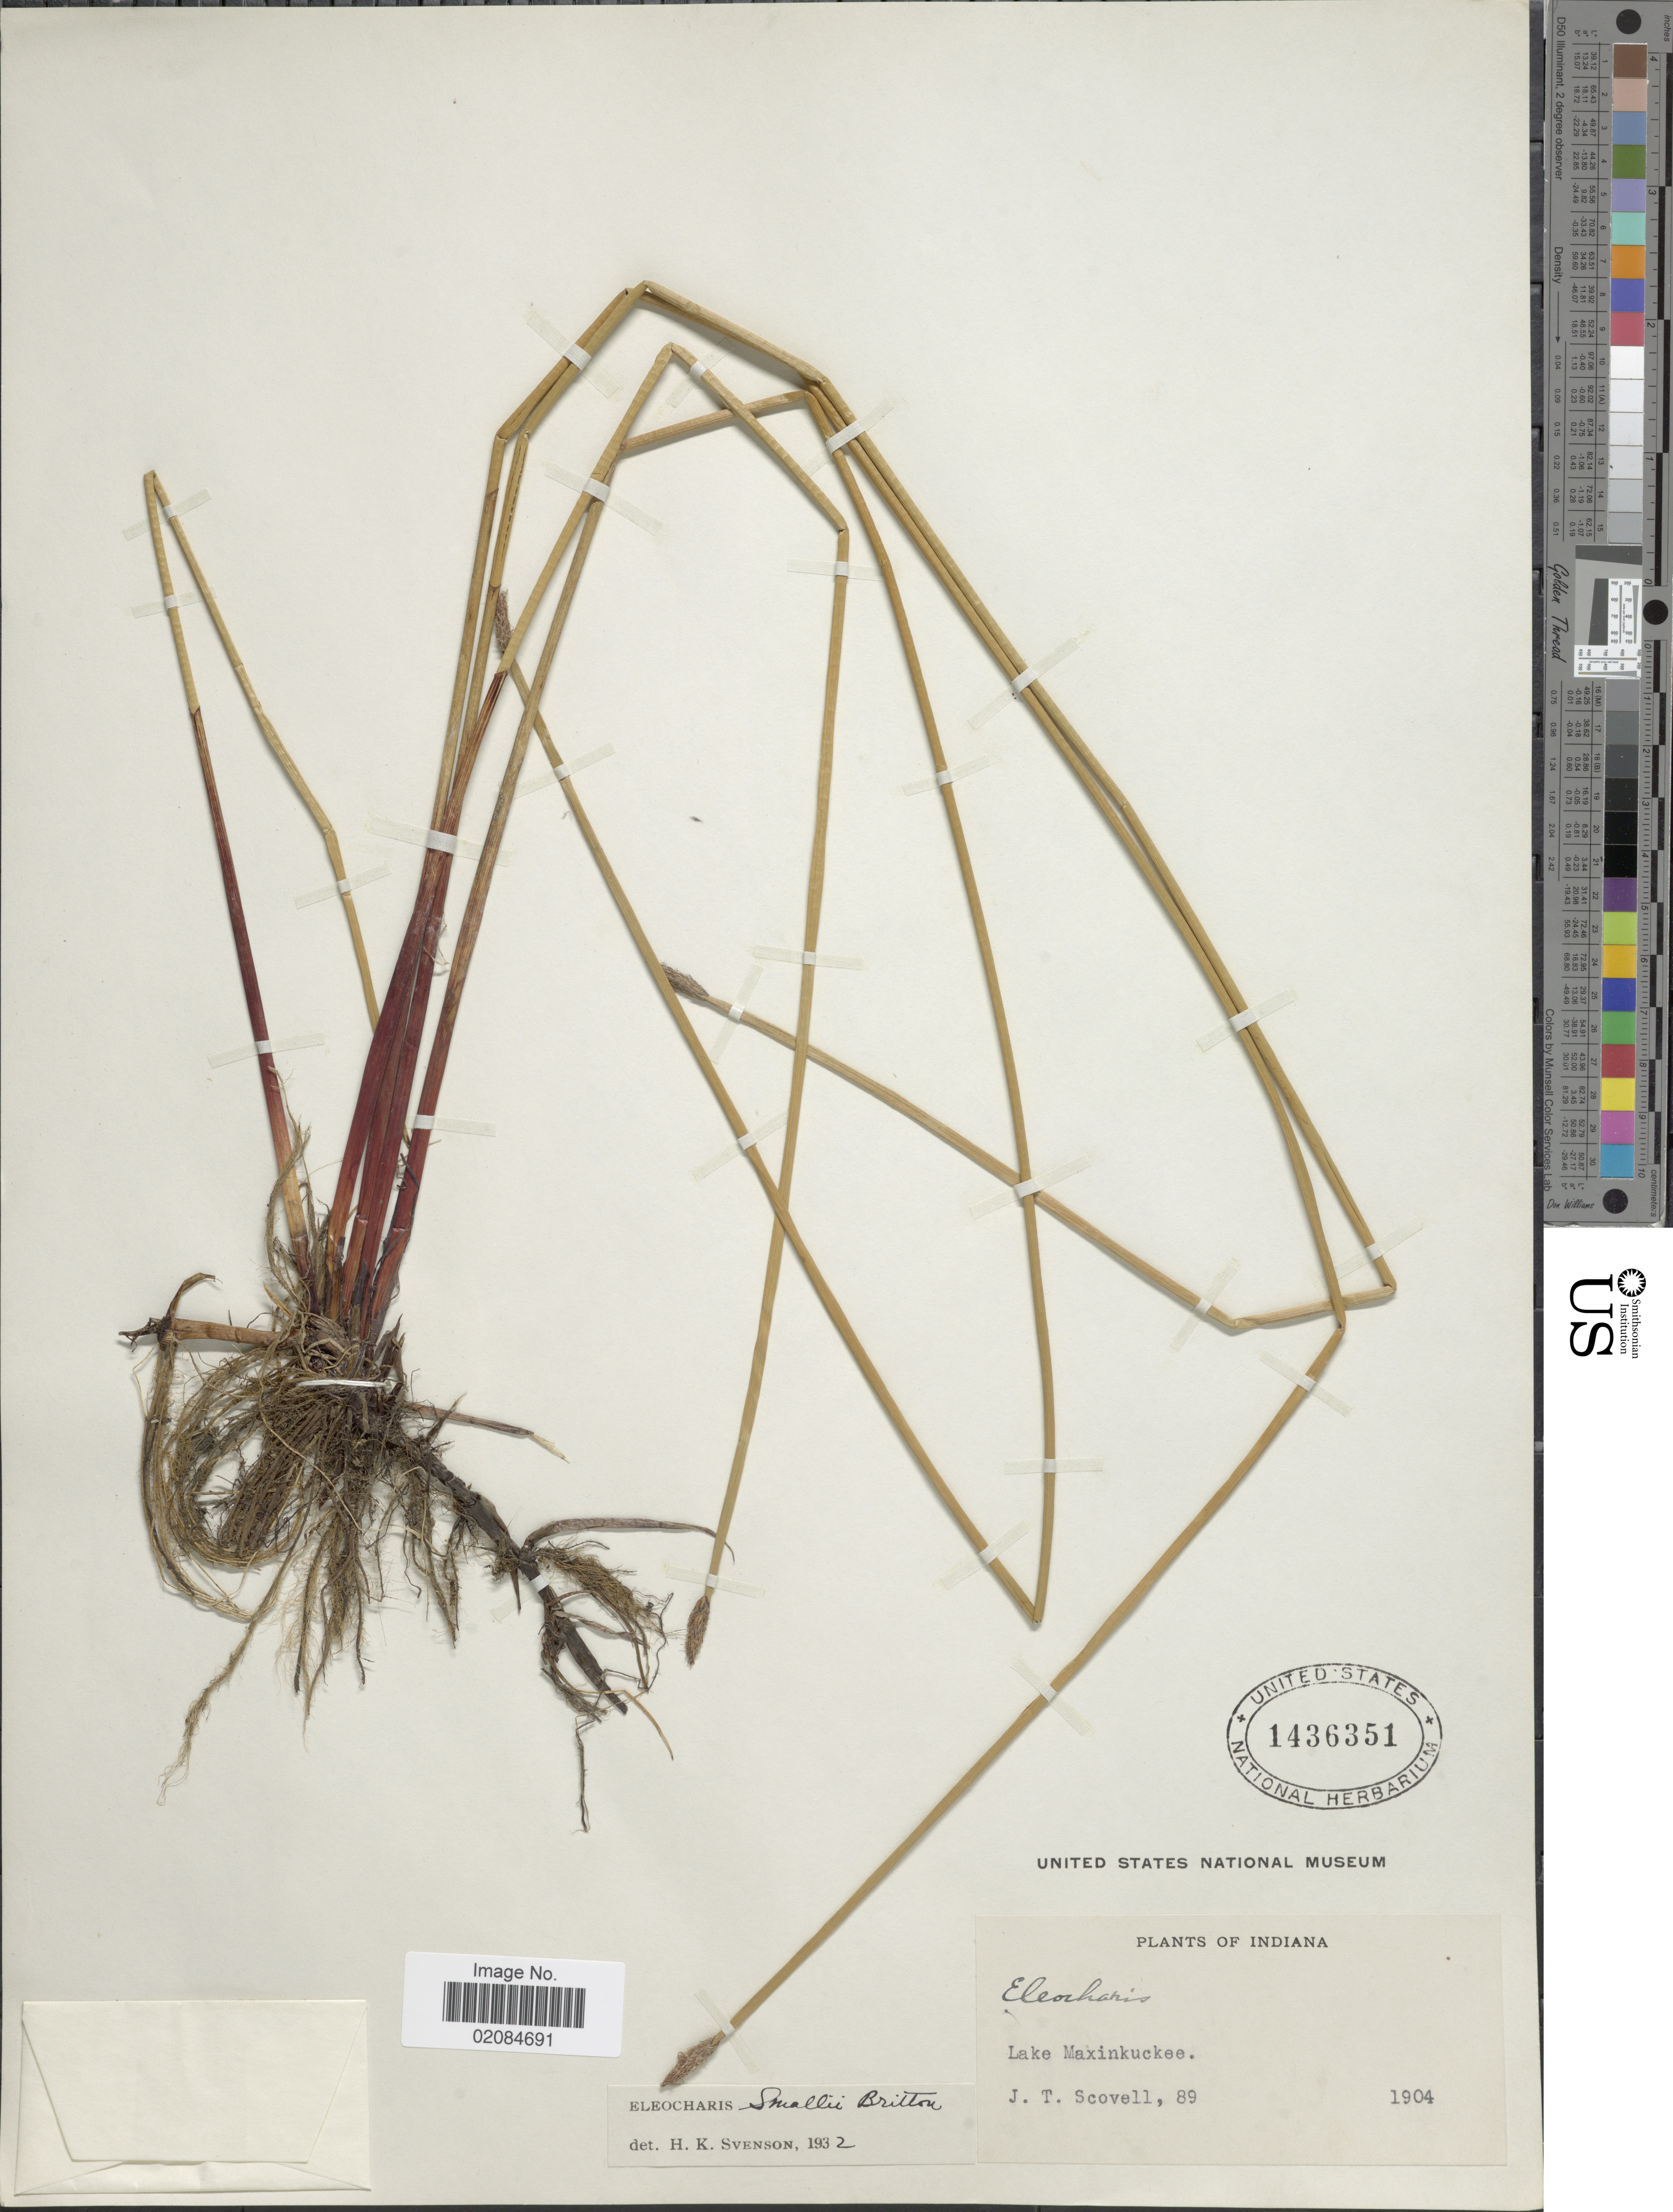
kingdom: Plantae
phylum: Tracheophyta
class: Liliopsida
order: Poales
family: Cyperaceae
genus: Eleocharis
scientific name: Eleocharis palustris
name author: (L.) Roem. & Schult.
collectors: J. T. Scovell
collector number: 89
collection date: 1904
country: United States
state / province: Indiana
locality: Lake Maxinkuckee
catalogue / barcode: US 1436351